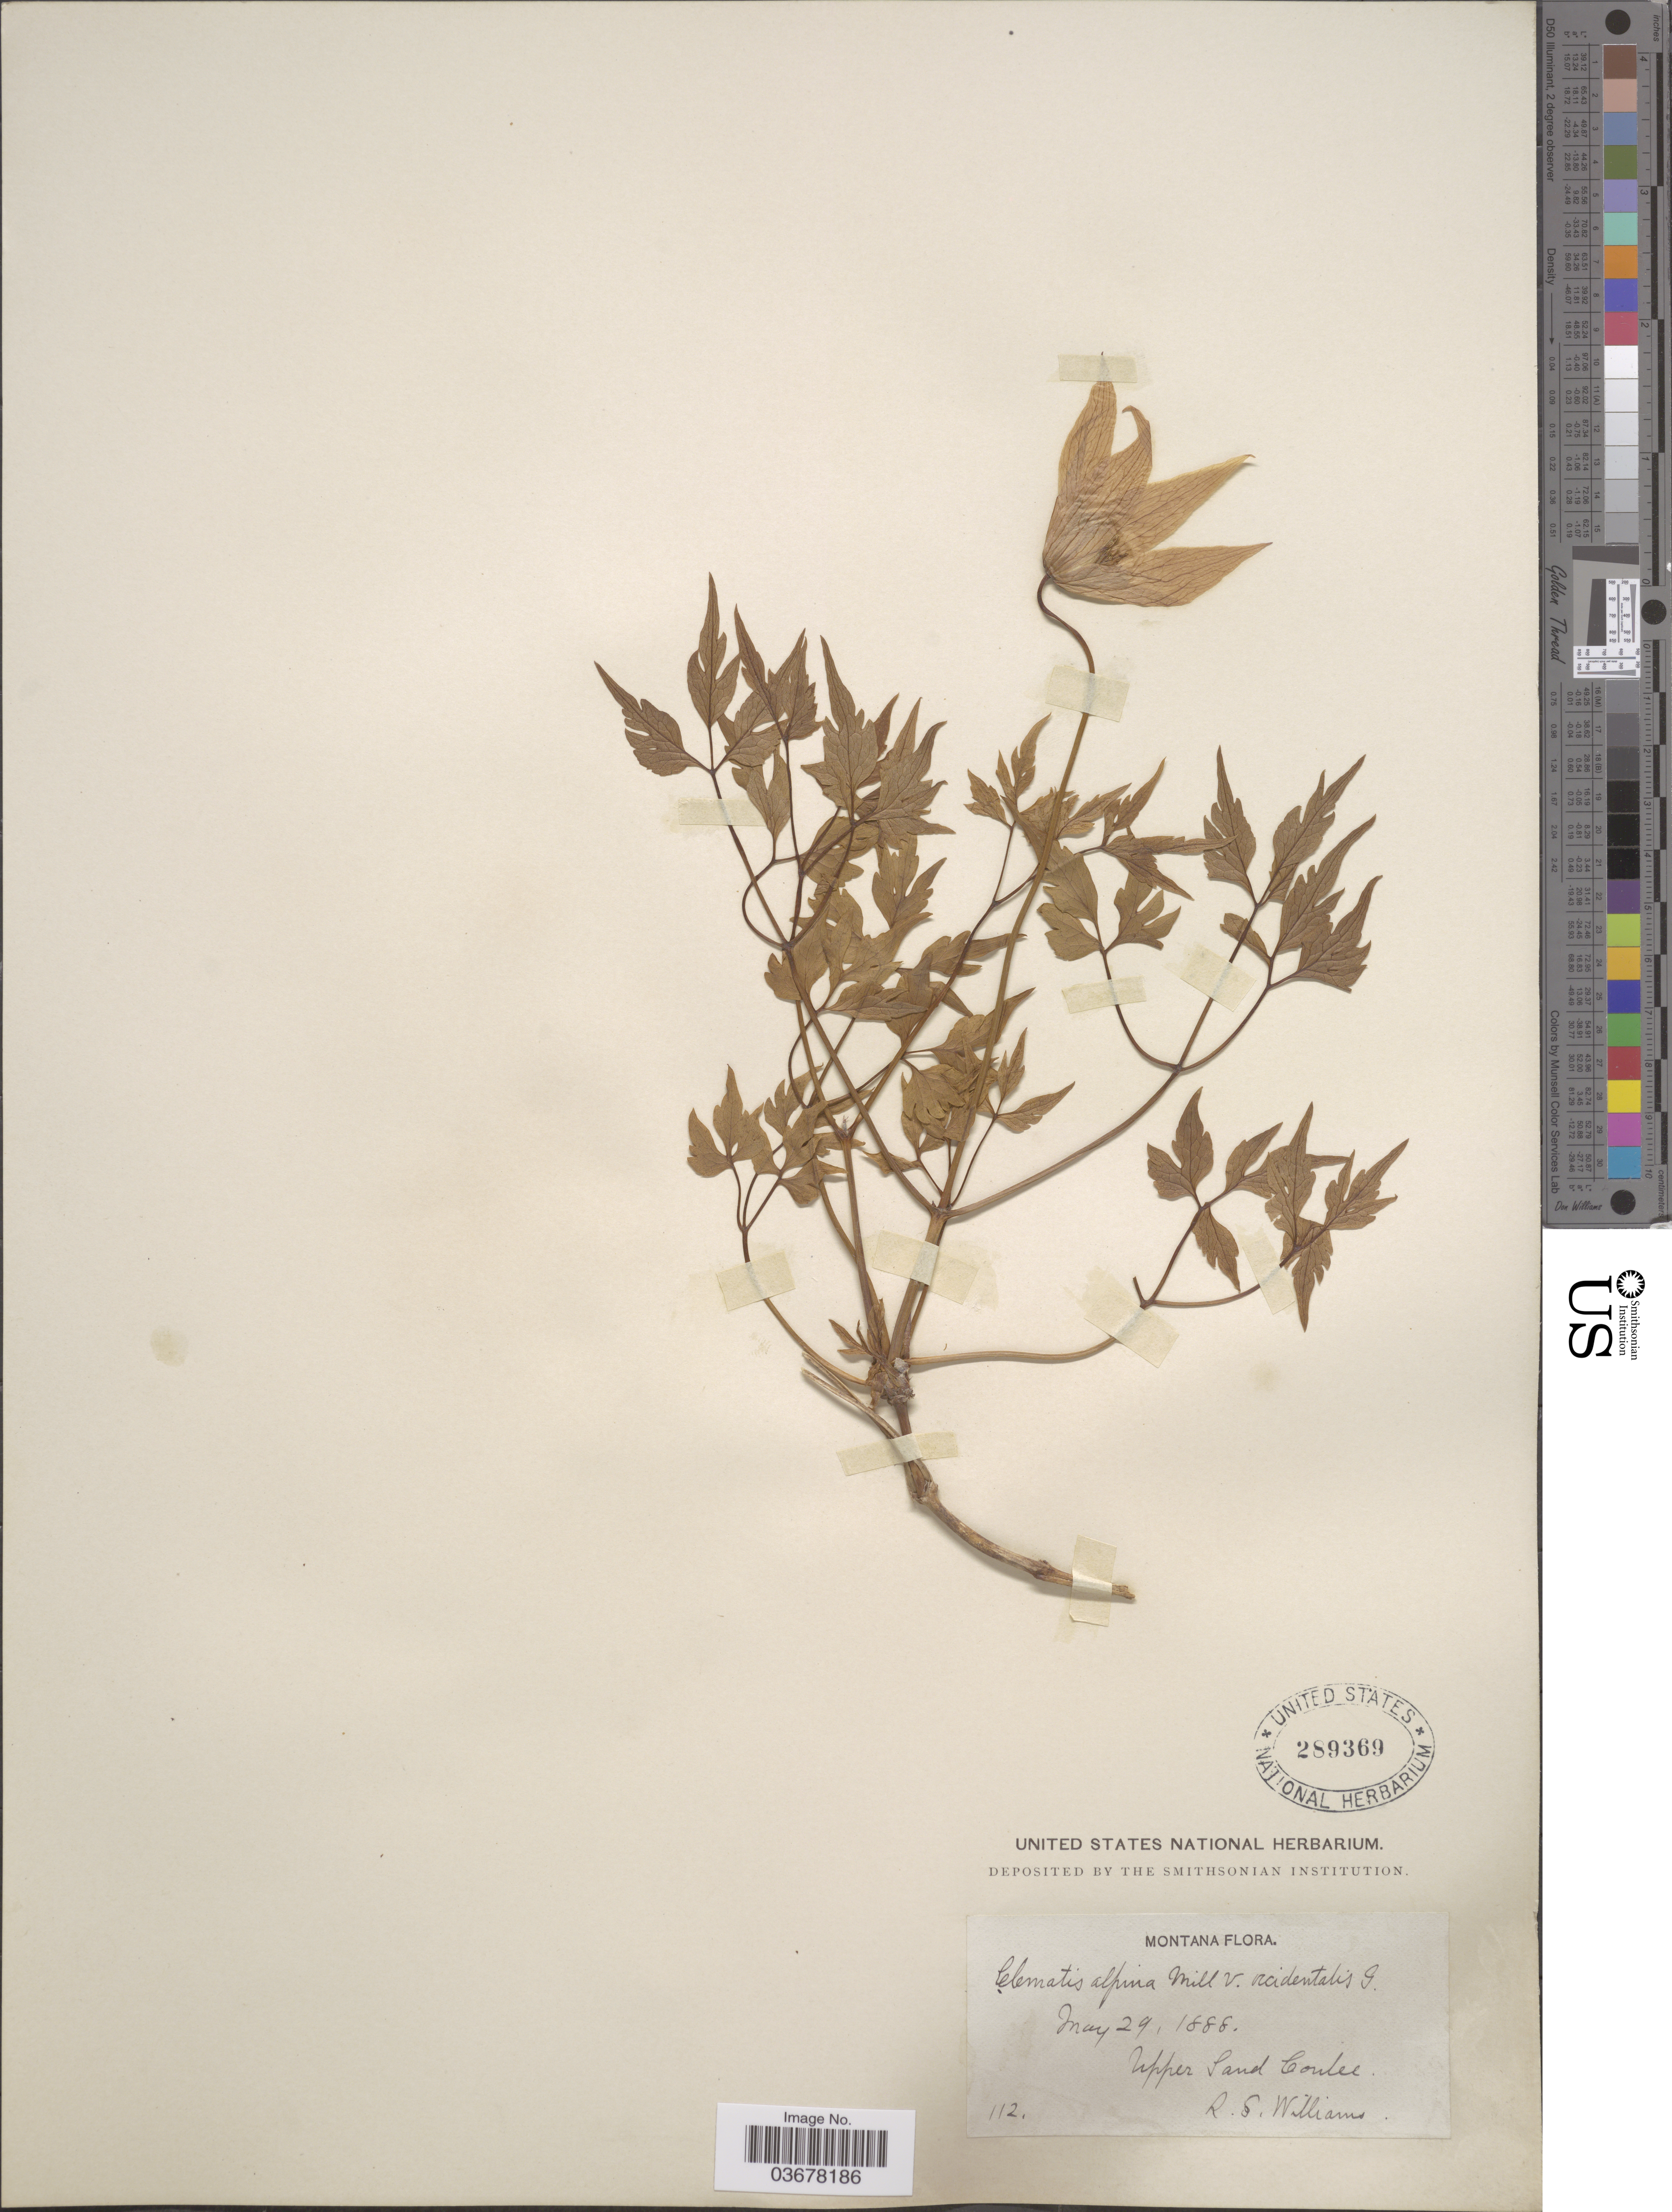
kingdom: Plantae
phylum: Tracheophyta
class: Magnoliopsida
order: Ranunculales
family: Ranunculaceae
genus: Clematis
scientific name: Clematis columbiana var. tenuiloba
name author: (A. Gray) J.S. Pringle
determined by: Strong, M. T., (US), Smithsonian Institution - National Museum of Natural History (UNITED STATES)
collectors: R. S. Williams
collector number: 112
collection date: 1888-05-29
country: United States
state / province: Montana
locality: Upper Sand Coulee.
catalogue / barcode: US 289369